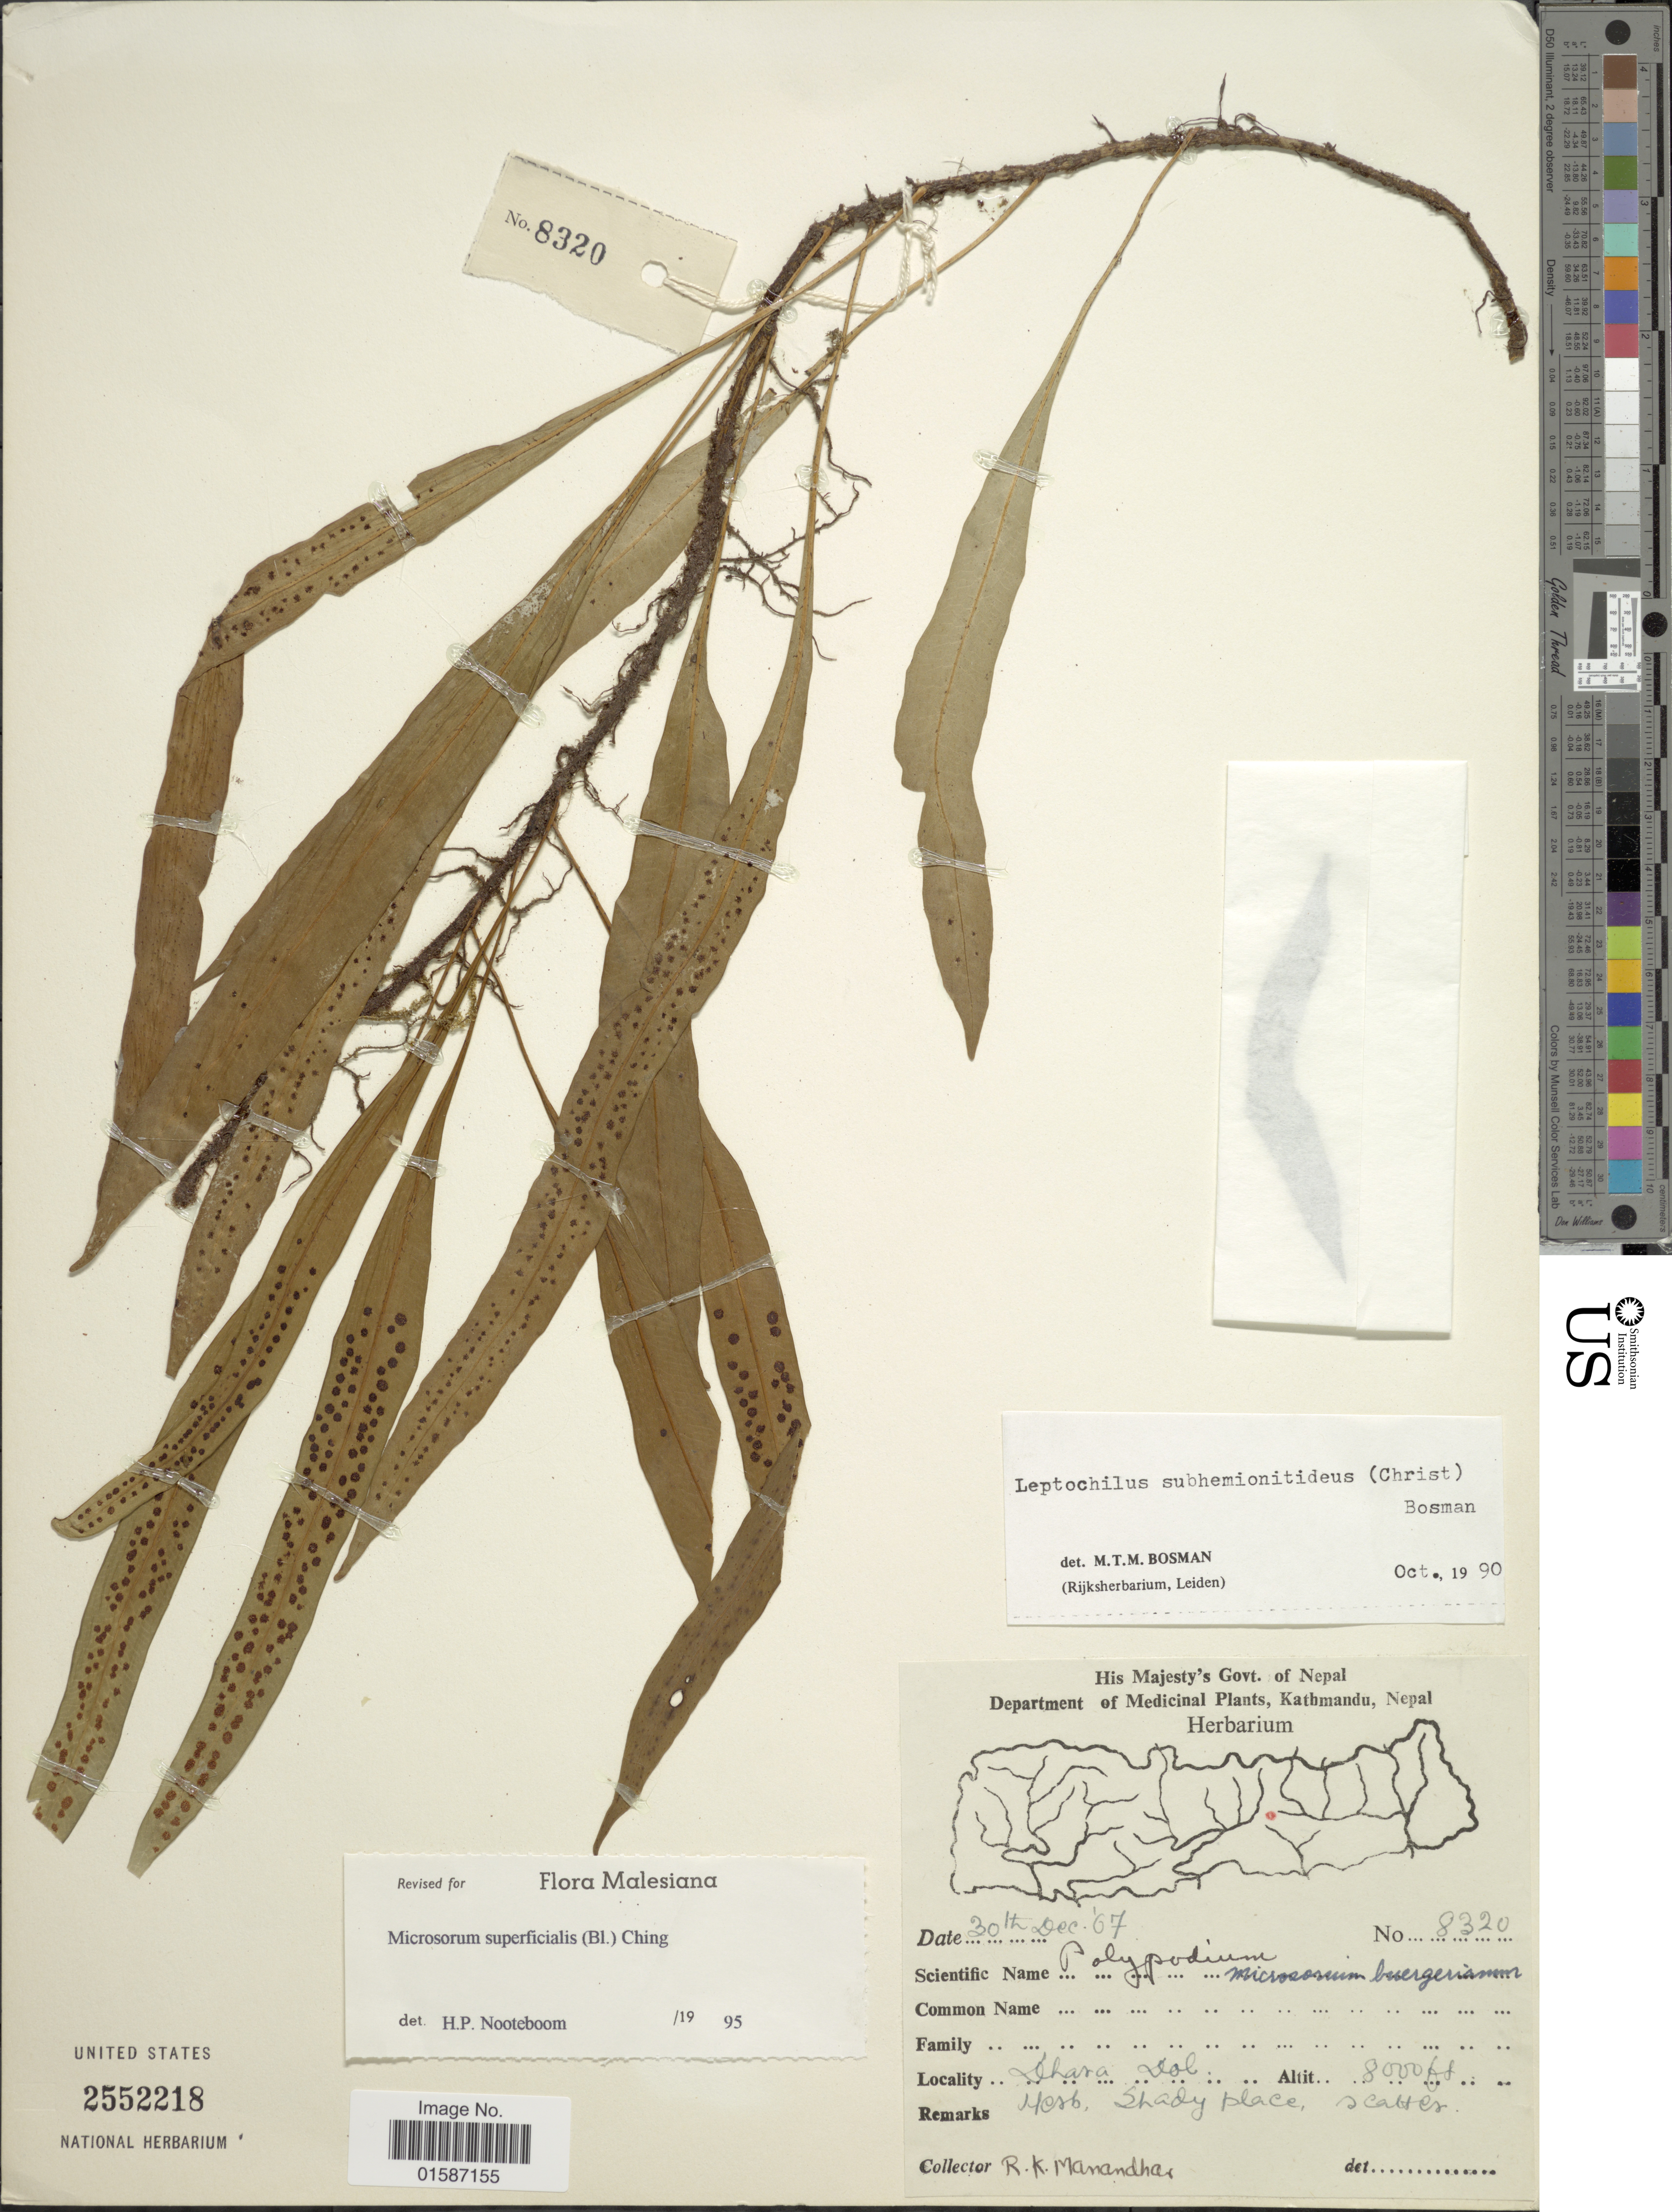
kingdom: Plantae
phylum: Tracheophyta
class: Polypodiopsida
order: Polypodiales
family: Polypodiaceae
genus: Lepidomicrosorium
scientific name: Lepidomicrosorium superficiale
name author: (Blume) Li S. Wang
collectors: R. Manandhar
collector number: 8320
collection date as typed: Transcribed d/m/y: 30/12/67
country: Nepal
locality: Dhara Dol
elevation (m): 2438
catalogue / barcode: US 2552218